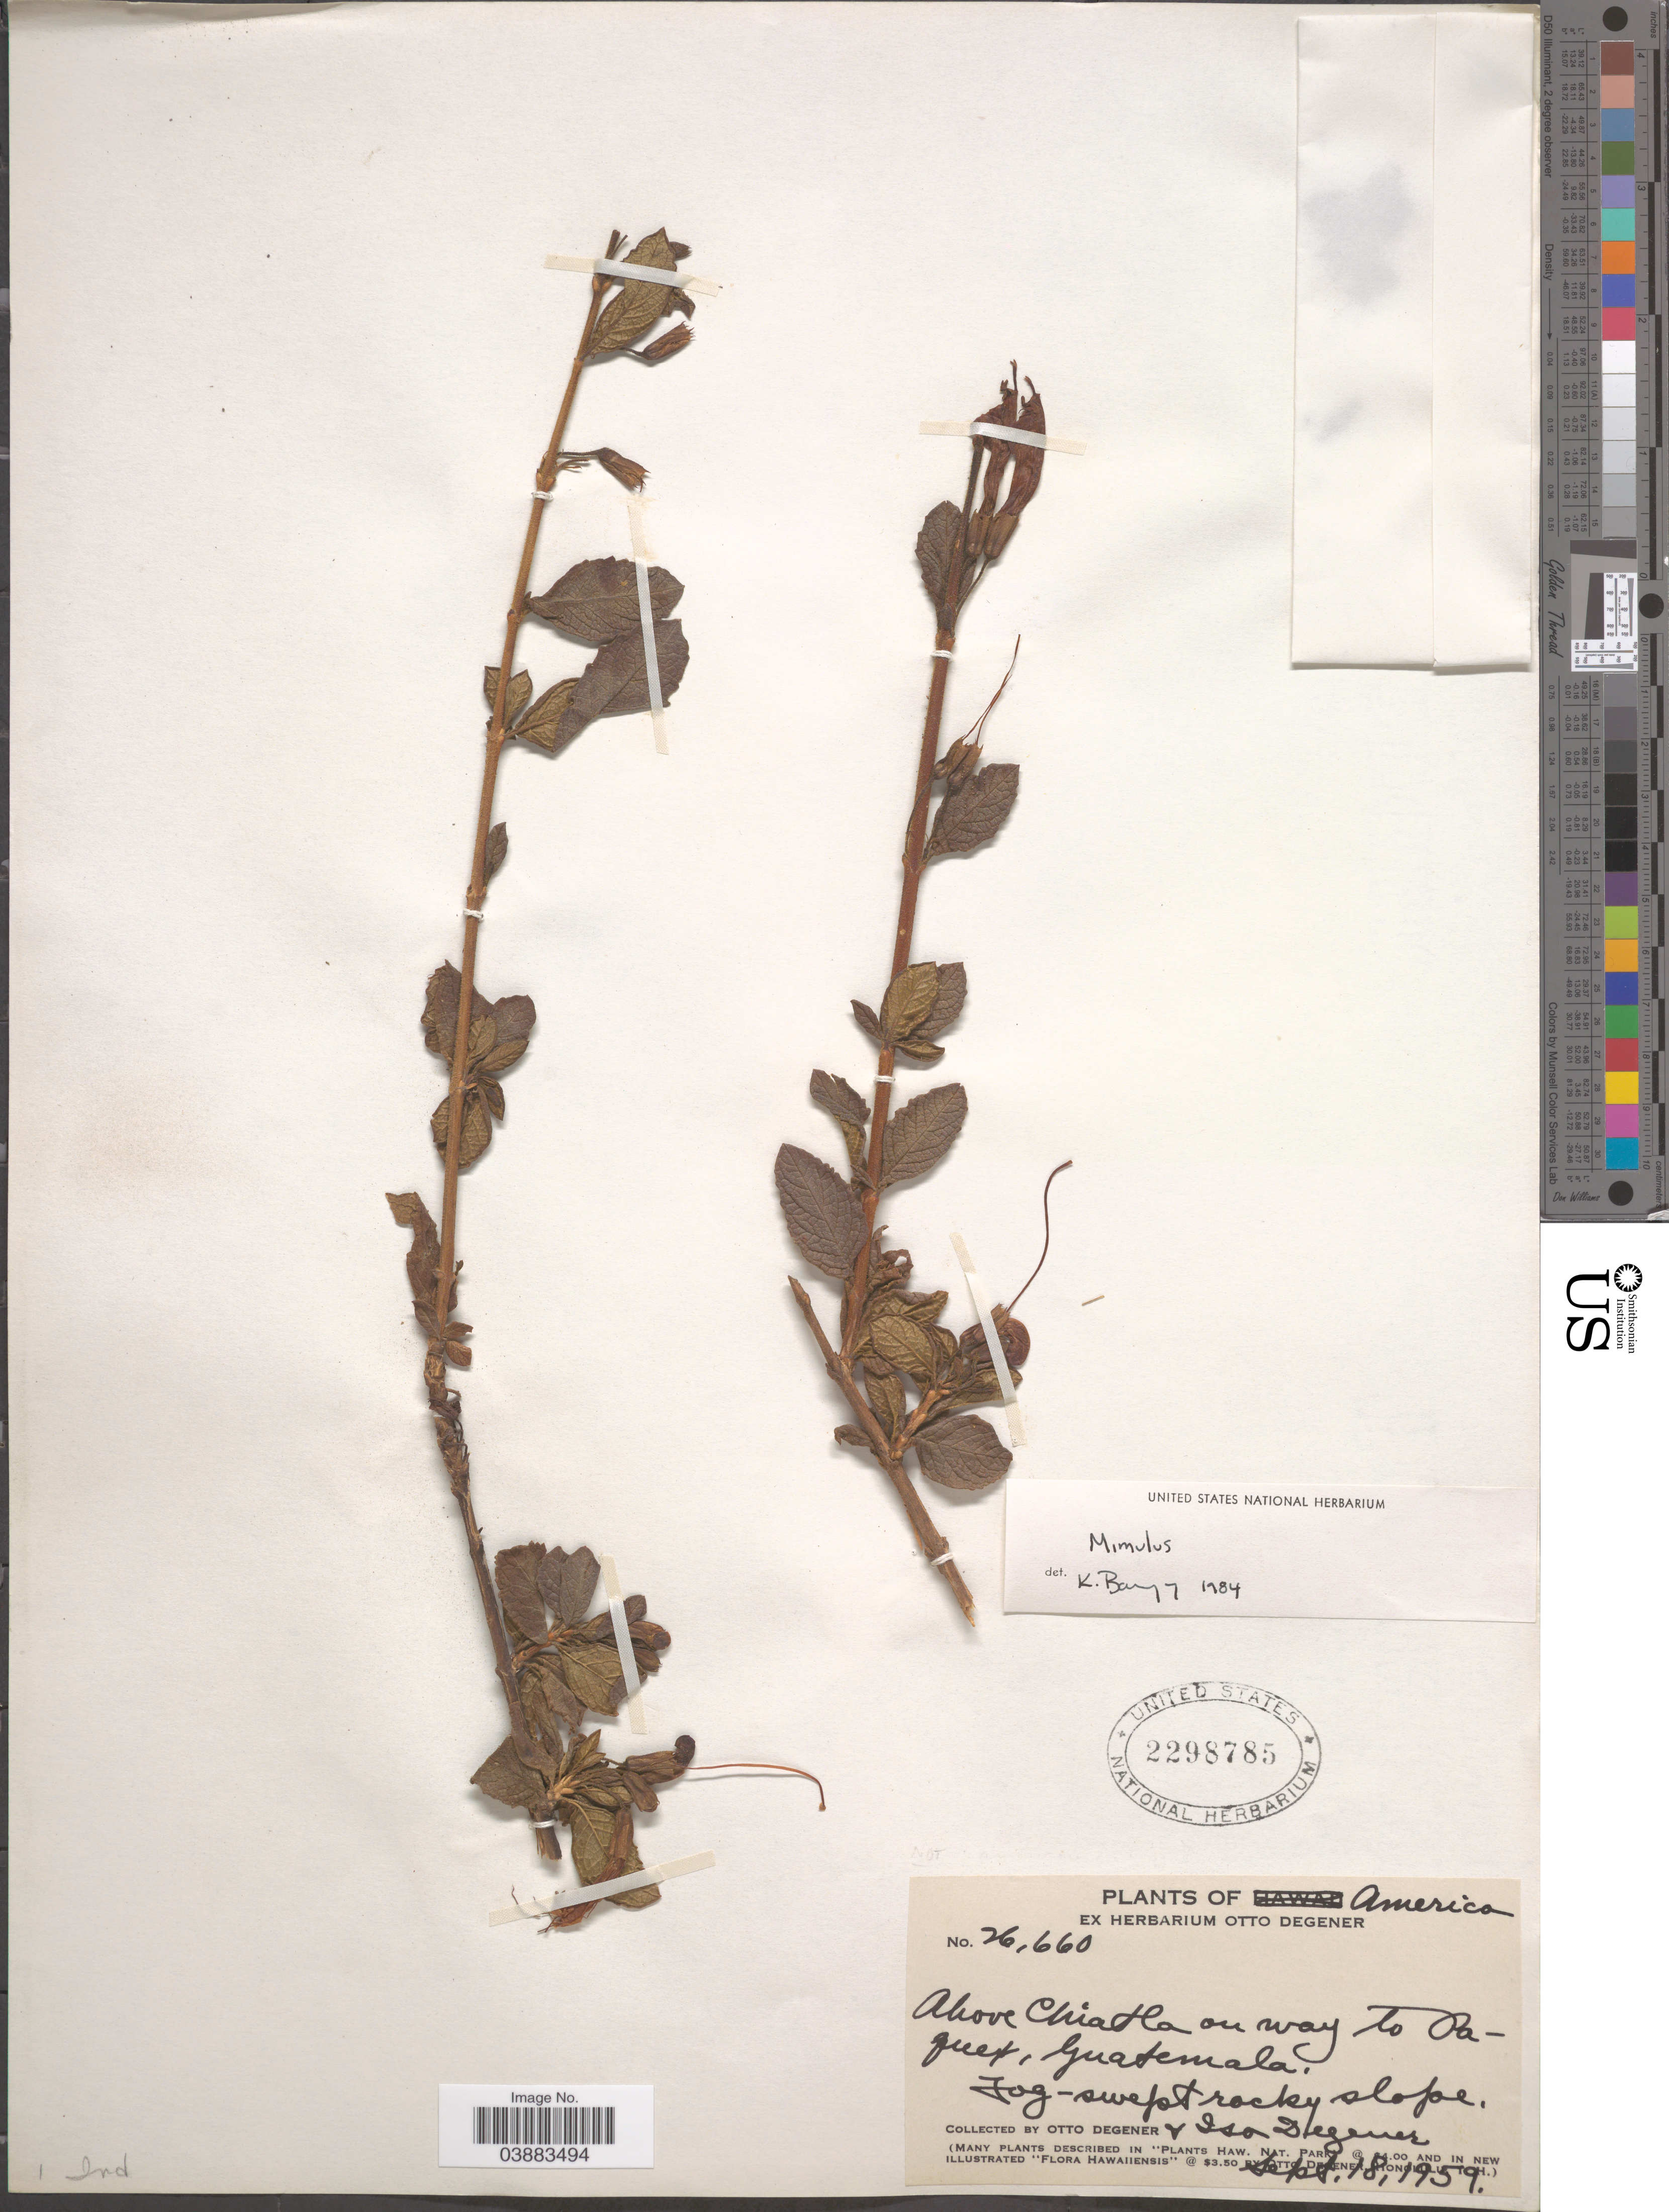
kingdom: Plantae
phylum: Tracheophyta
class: Magnoliopsida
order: Lamiales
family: Phrymaceae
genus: Mimulus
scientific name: Mimulus sp.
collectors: O. Degener & I. Degener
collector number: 26660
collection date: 1959-09-18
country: Guatemala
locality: America. Above Chiantla on way to Paquix.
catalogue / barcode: US 2298785